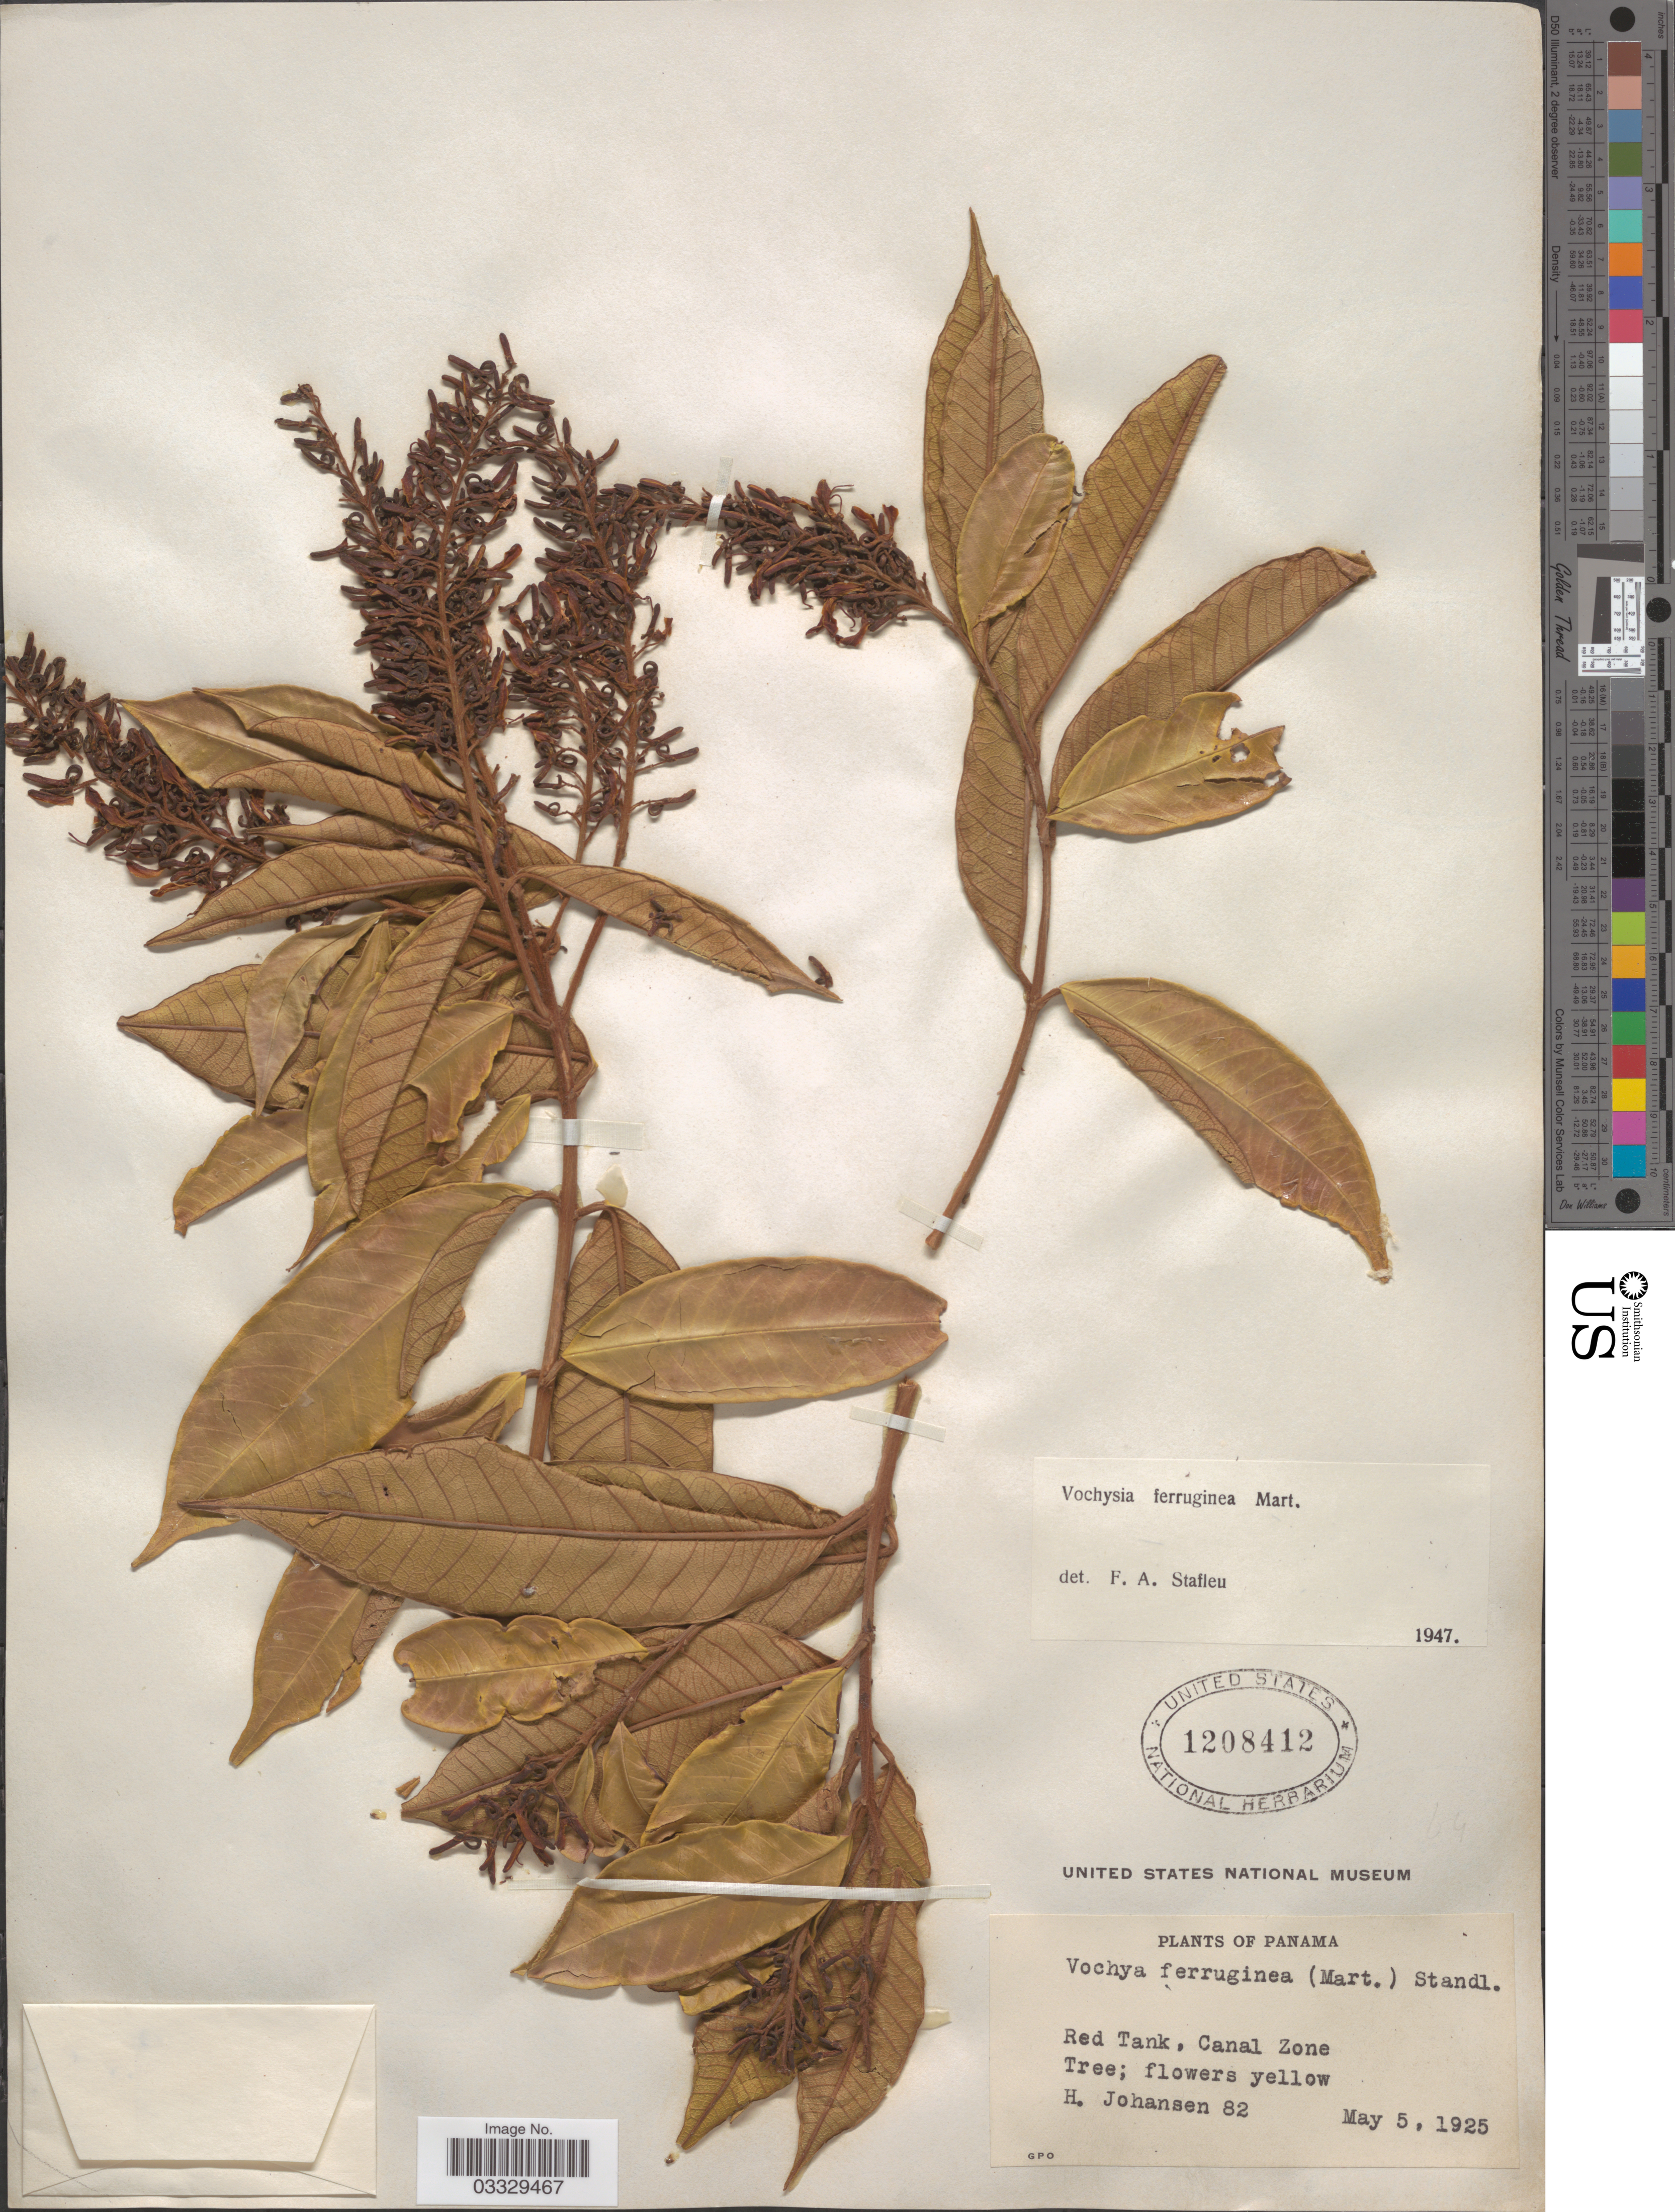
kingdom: Plantae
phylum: Tracheophyta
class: Magnoliopsida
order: Myrtales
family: Vochysiaceae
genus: Vochysia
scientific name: Vochysia ferruginea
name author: Mart.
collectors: H. Johansen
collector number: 82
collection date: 1925-05-05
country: Panama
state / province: Colón / Panamá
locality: Red Tank, Canal Zone.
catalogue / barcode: US 1208412